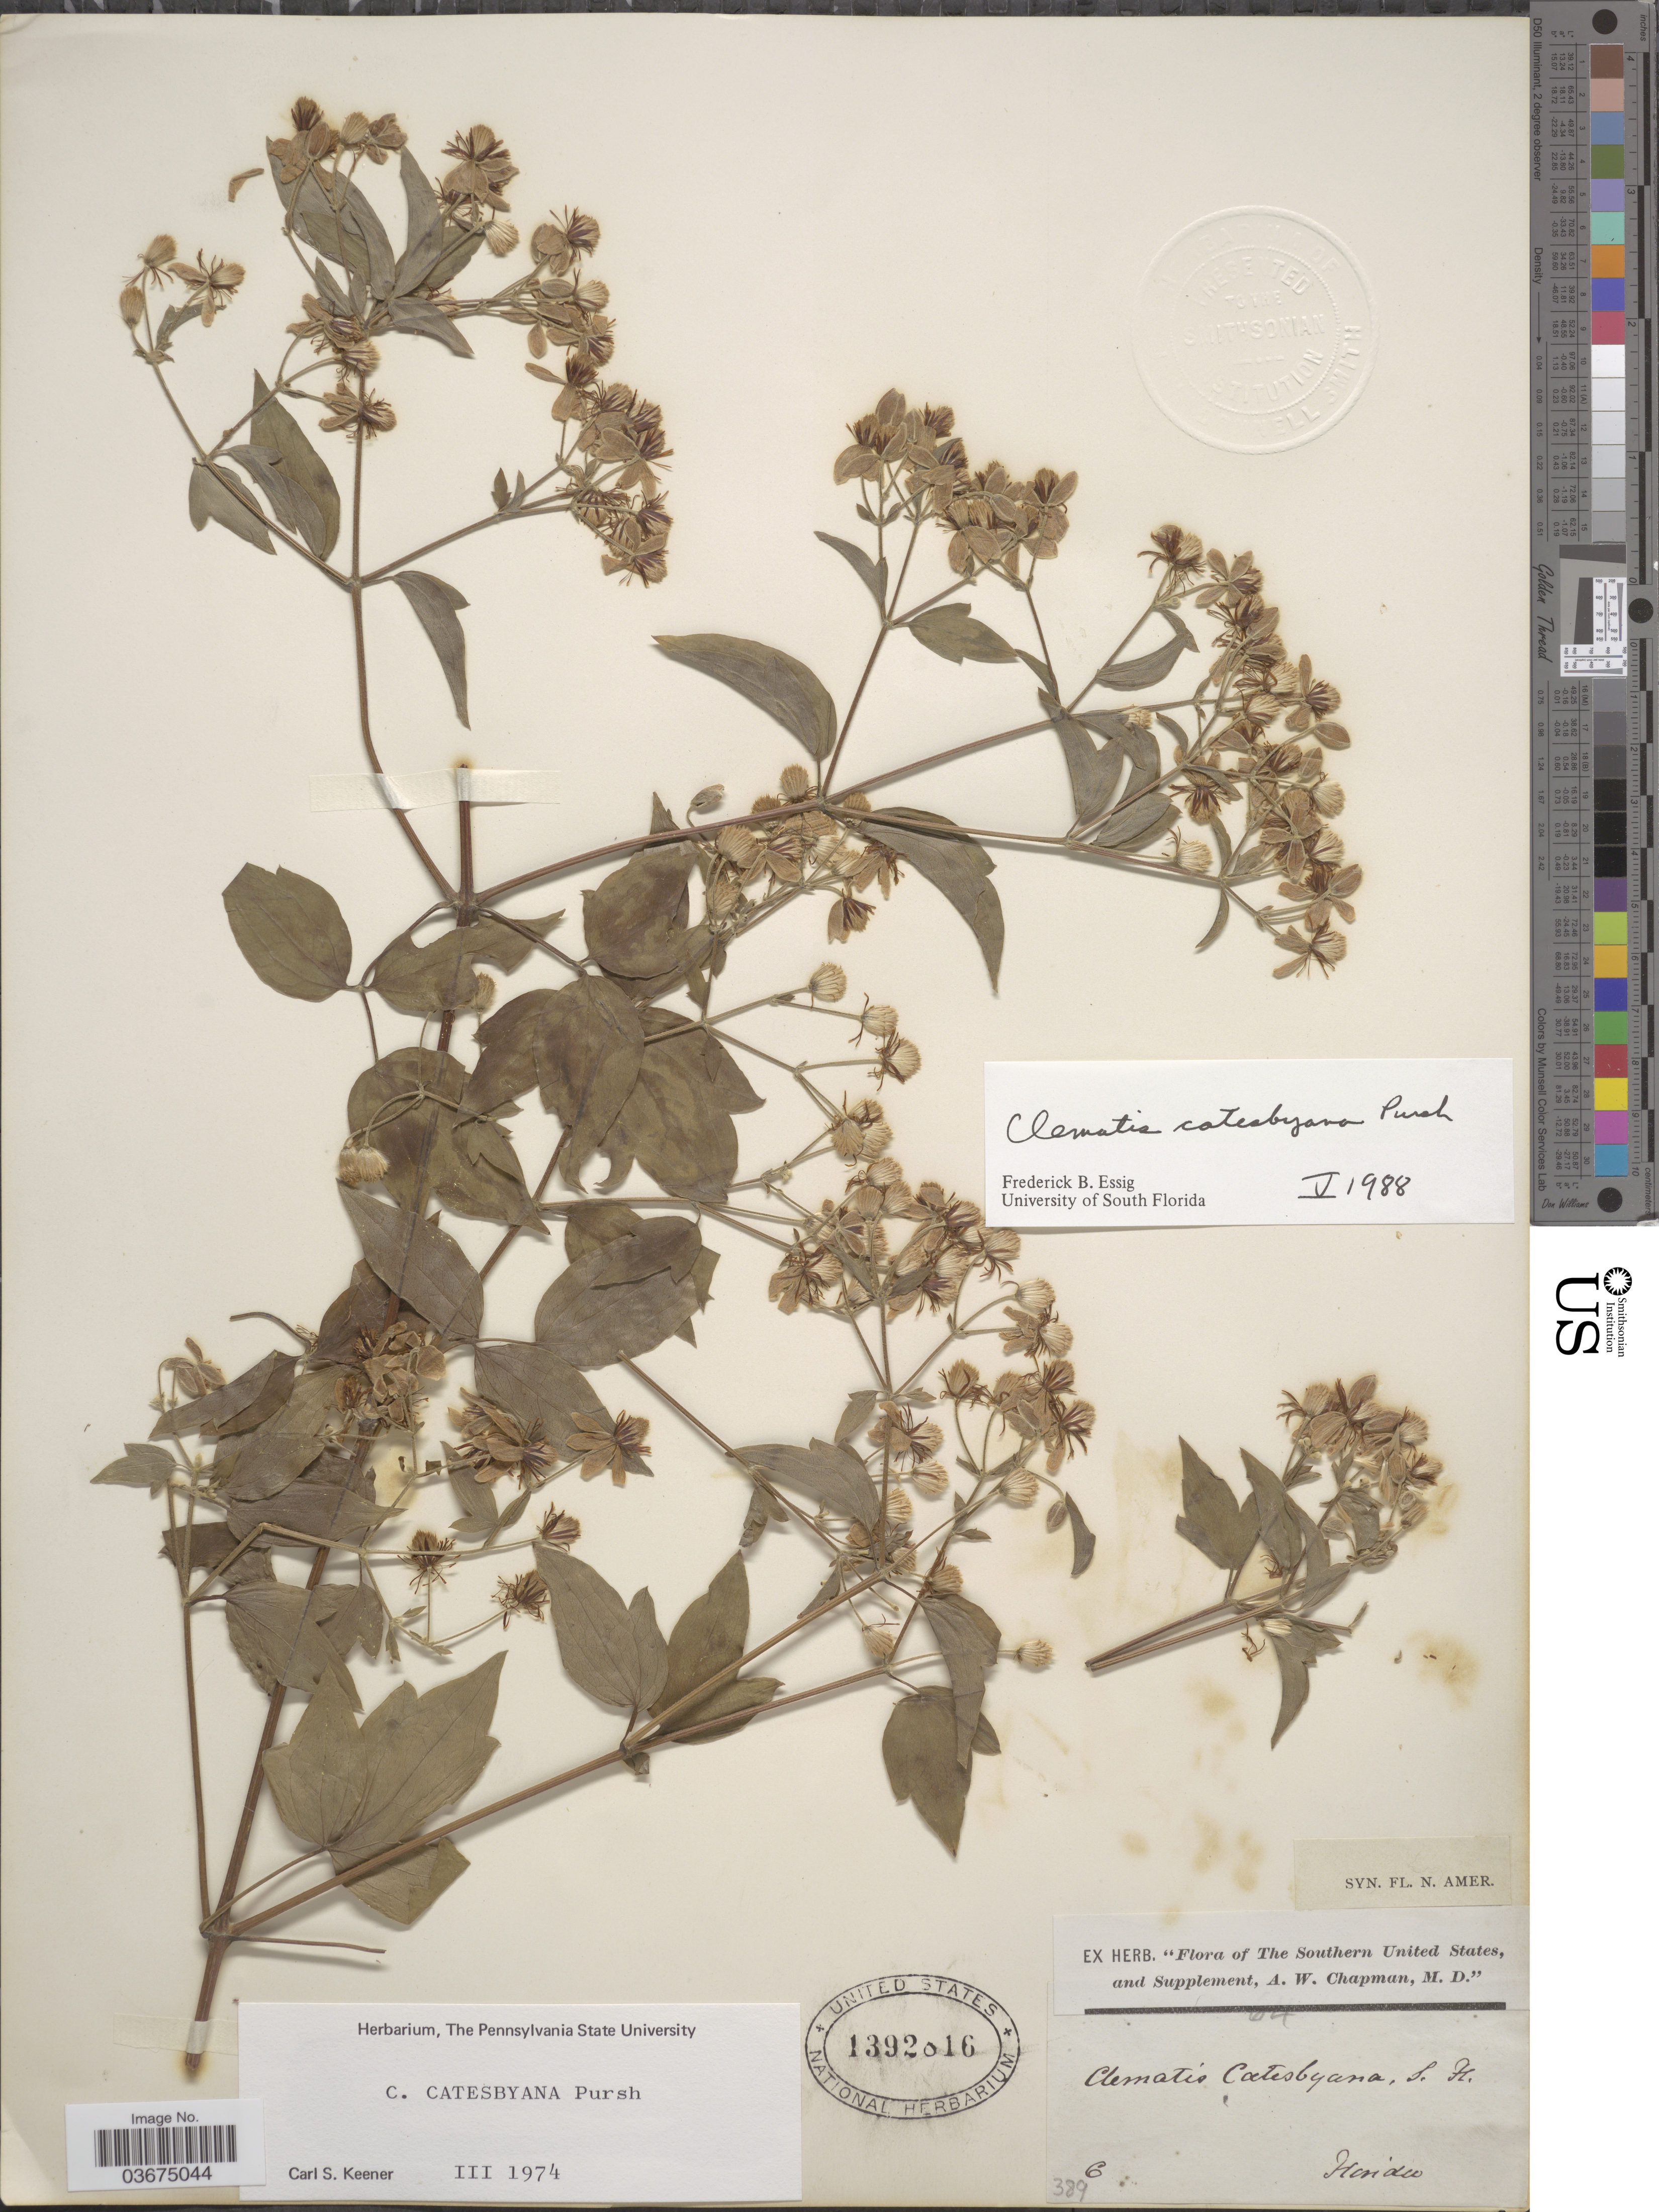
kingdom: Plantae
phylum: Tracheophyta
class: Magnoliopsida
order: Ranunculales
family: Ranunculaceae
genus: Clematis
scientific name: Clematis catesbyana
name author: Pursh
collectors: ex herb. A.W. Chapman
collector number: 6?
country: United States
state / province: Florida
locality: The Southern United States.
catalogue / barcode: US 1392816